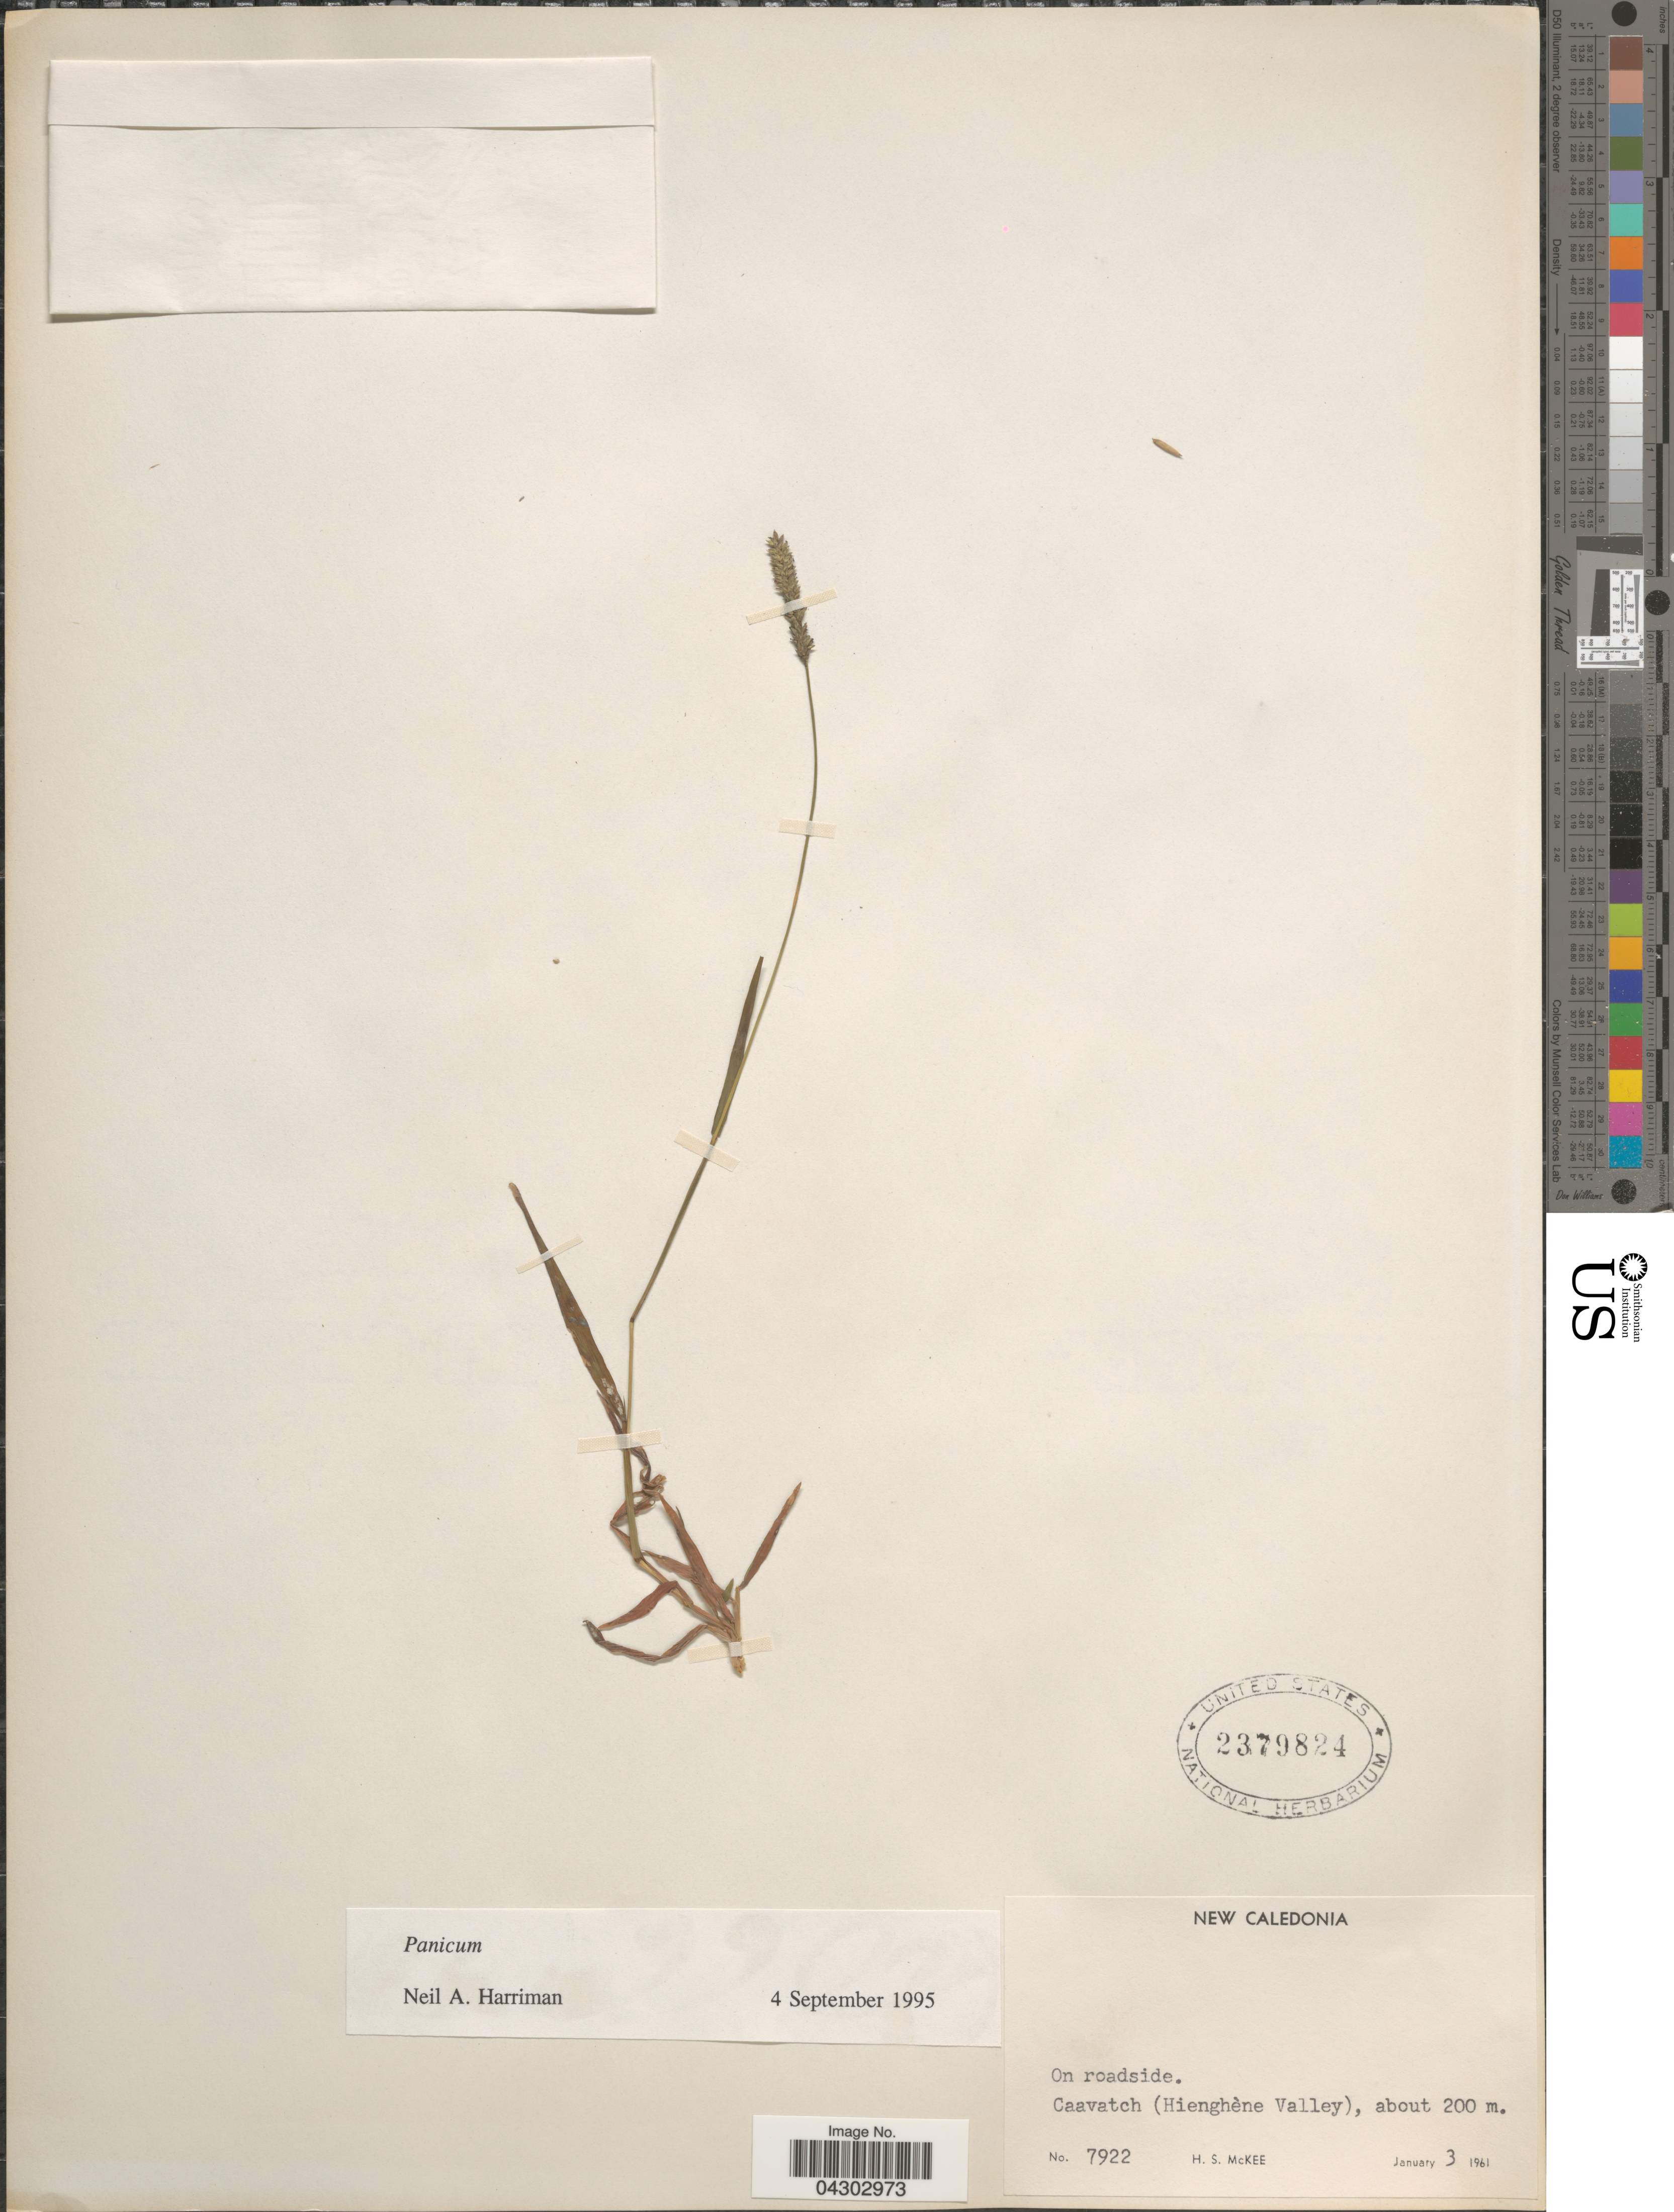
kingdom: Plantae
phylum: Tracheophyta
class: Liliopsida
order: Poales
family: Poaceae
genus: Panicum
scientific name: Panicum sp.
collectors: H. S. McKee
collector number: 7922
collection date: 1961-01-03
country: New Caledonia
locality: Caavatch (Hienghène Valley).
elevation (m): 200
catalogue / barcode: US 2379824